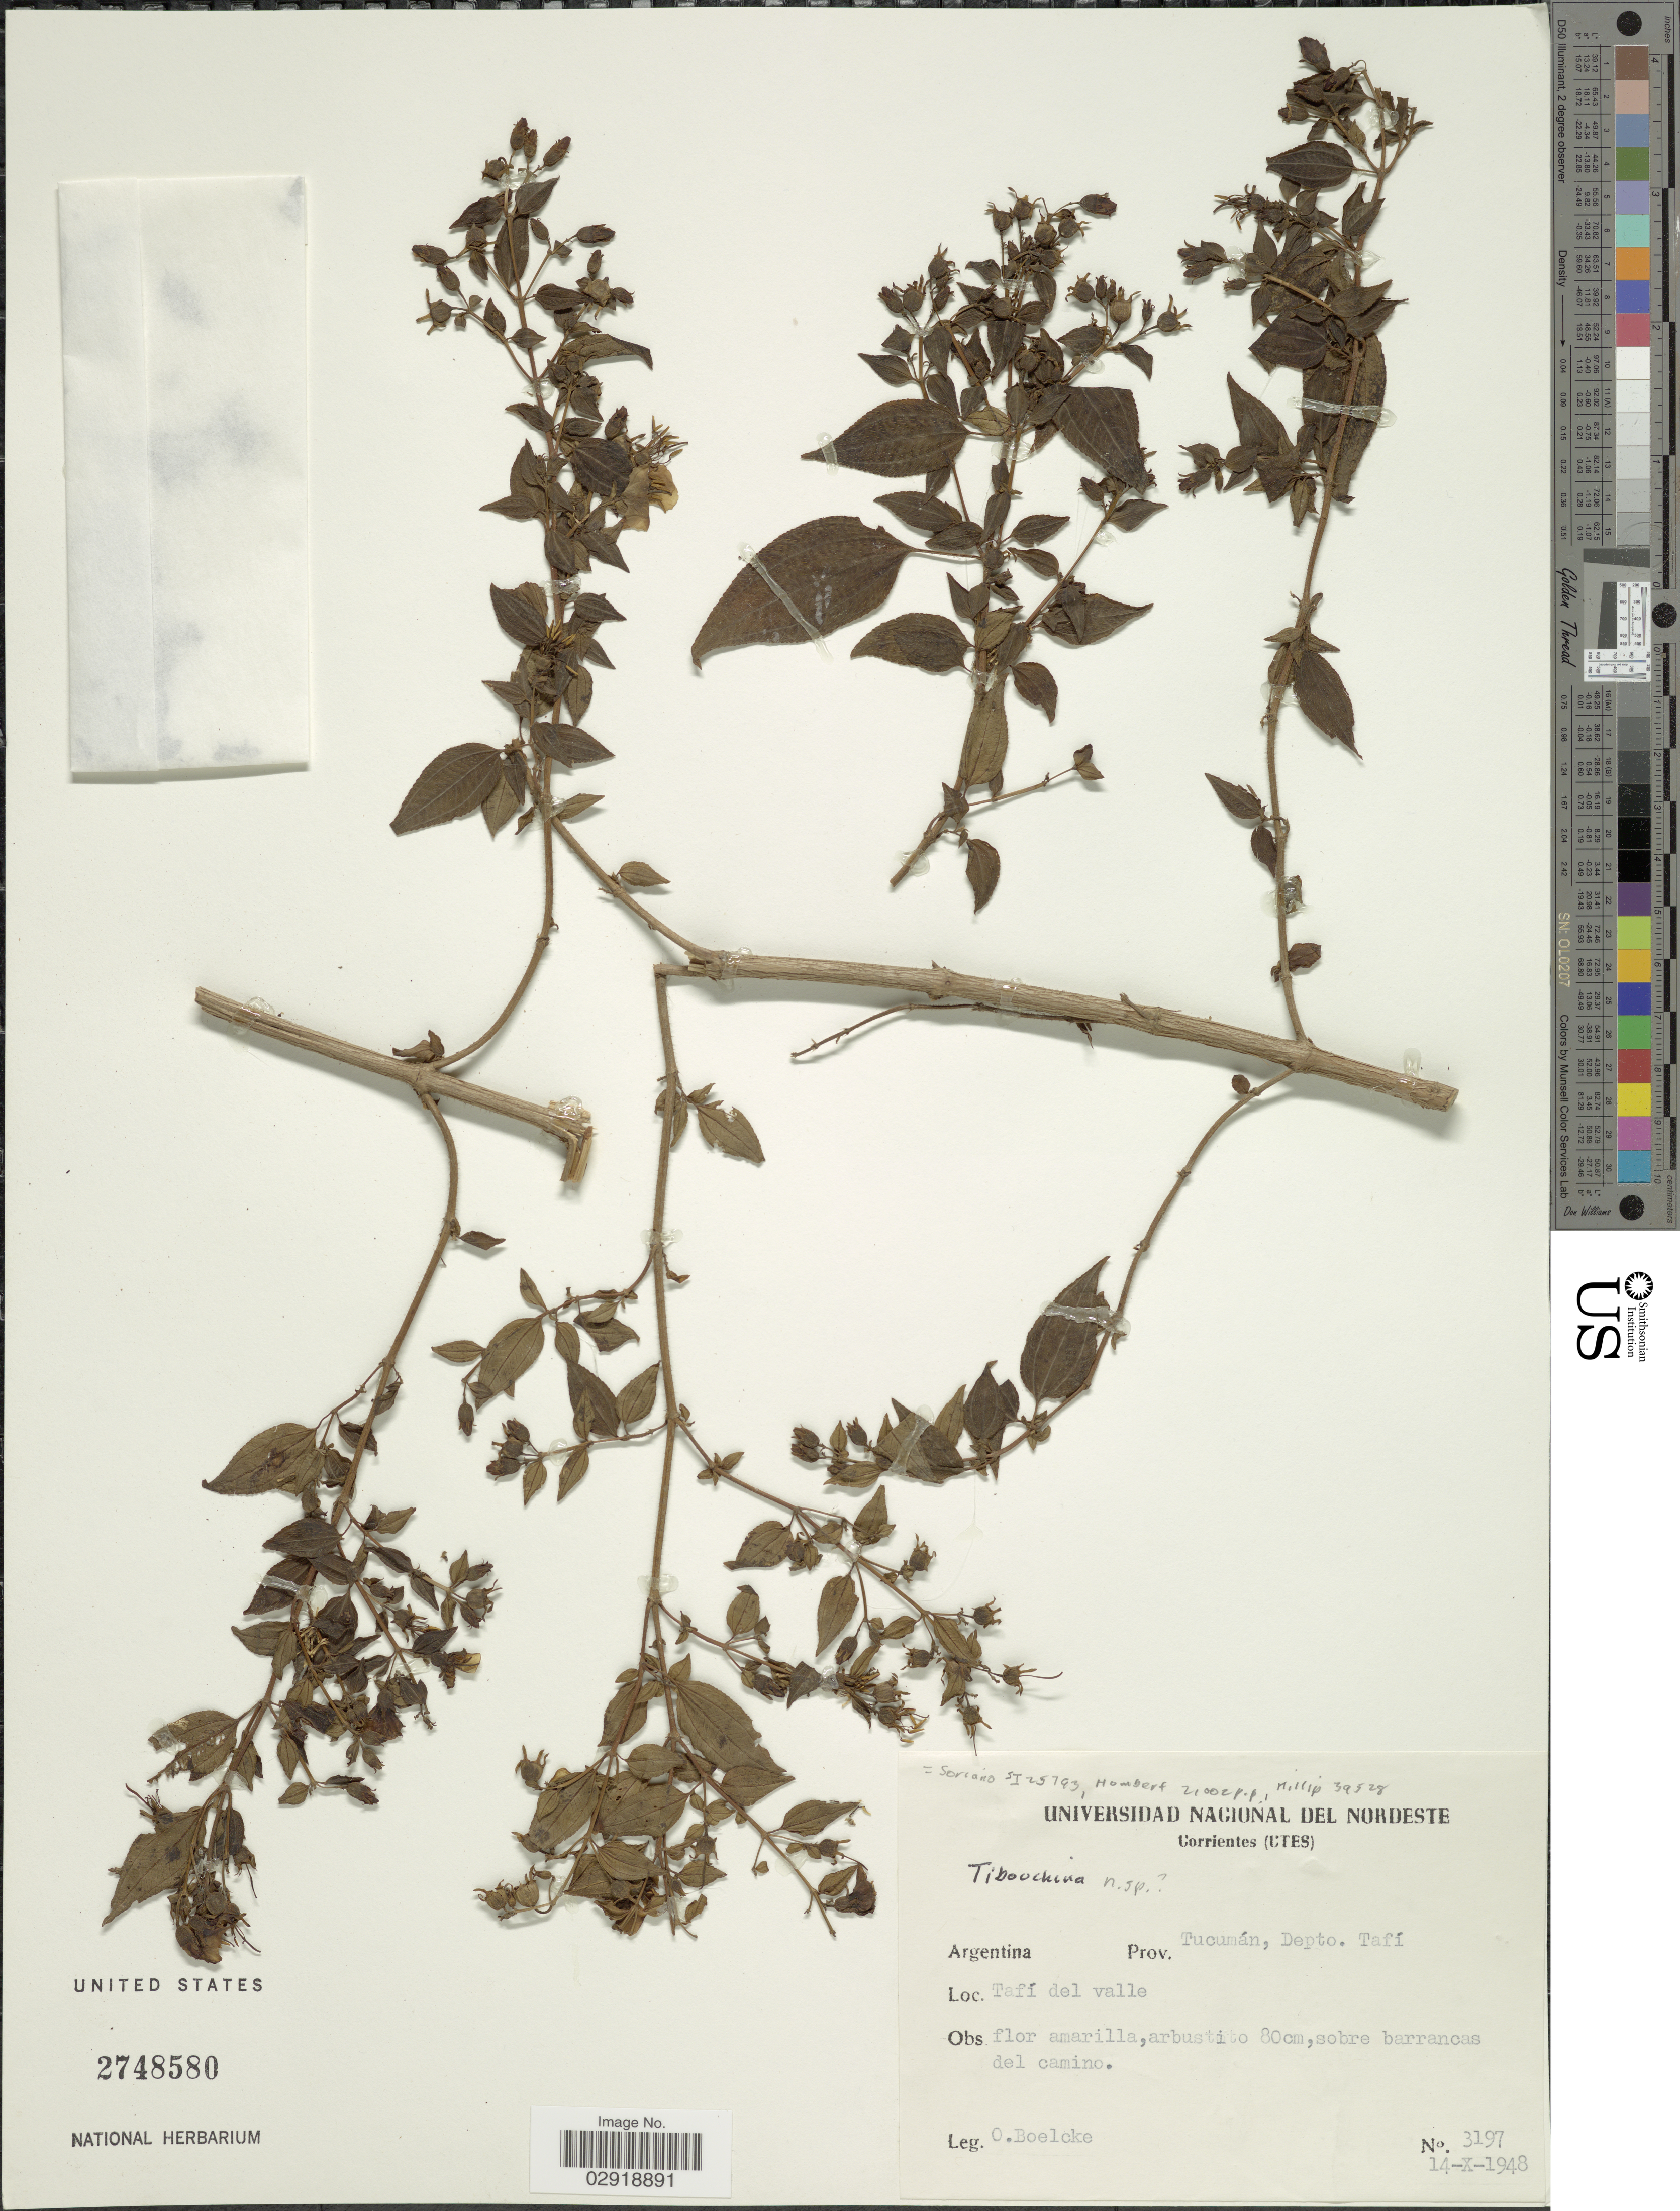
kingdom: Plantae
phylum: Tracheophyta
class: Magnoliopsida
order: Myrtales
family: Melastomataceae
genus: Chaetogastra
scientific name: Chaetogastra sp.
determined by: Strong, Mark T., (BOT), Smithsonian Institution - National Museum of Natural History (UNITED STATES)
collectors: O. Boelcke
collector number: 3197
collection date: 1948-10-14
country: Argentina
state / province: Tucuman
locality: Depto. Tafí. Tafí del valle.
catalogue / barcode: US 2748580